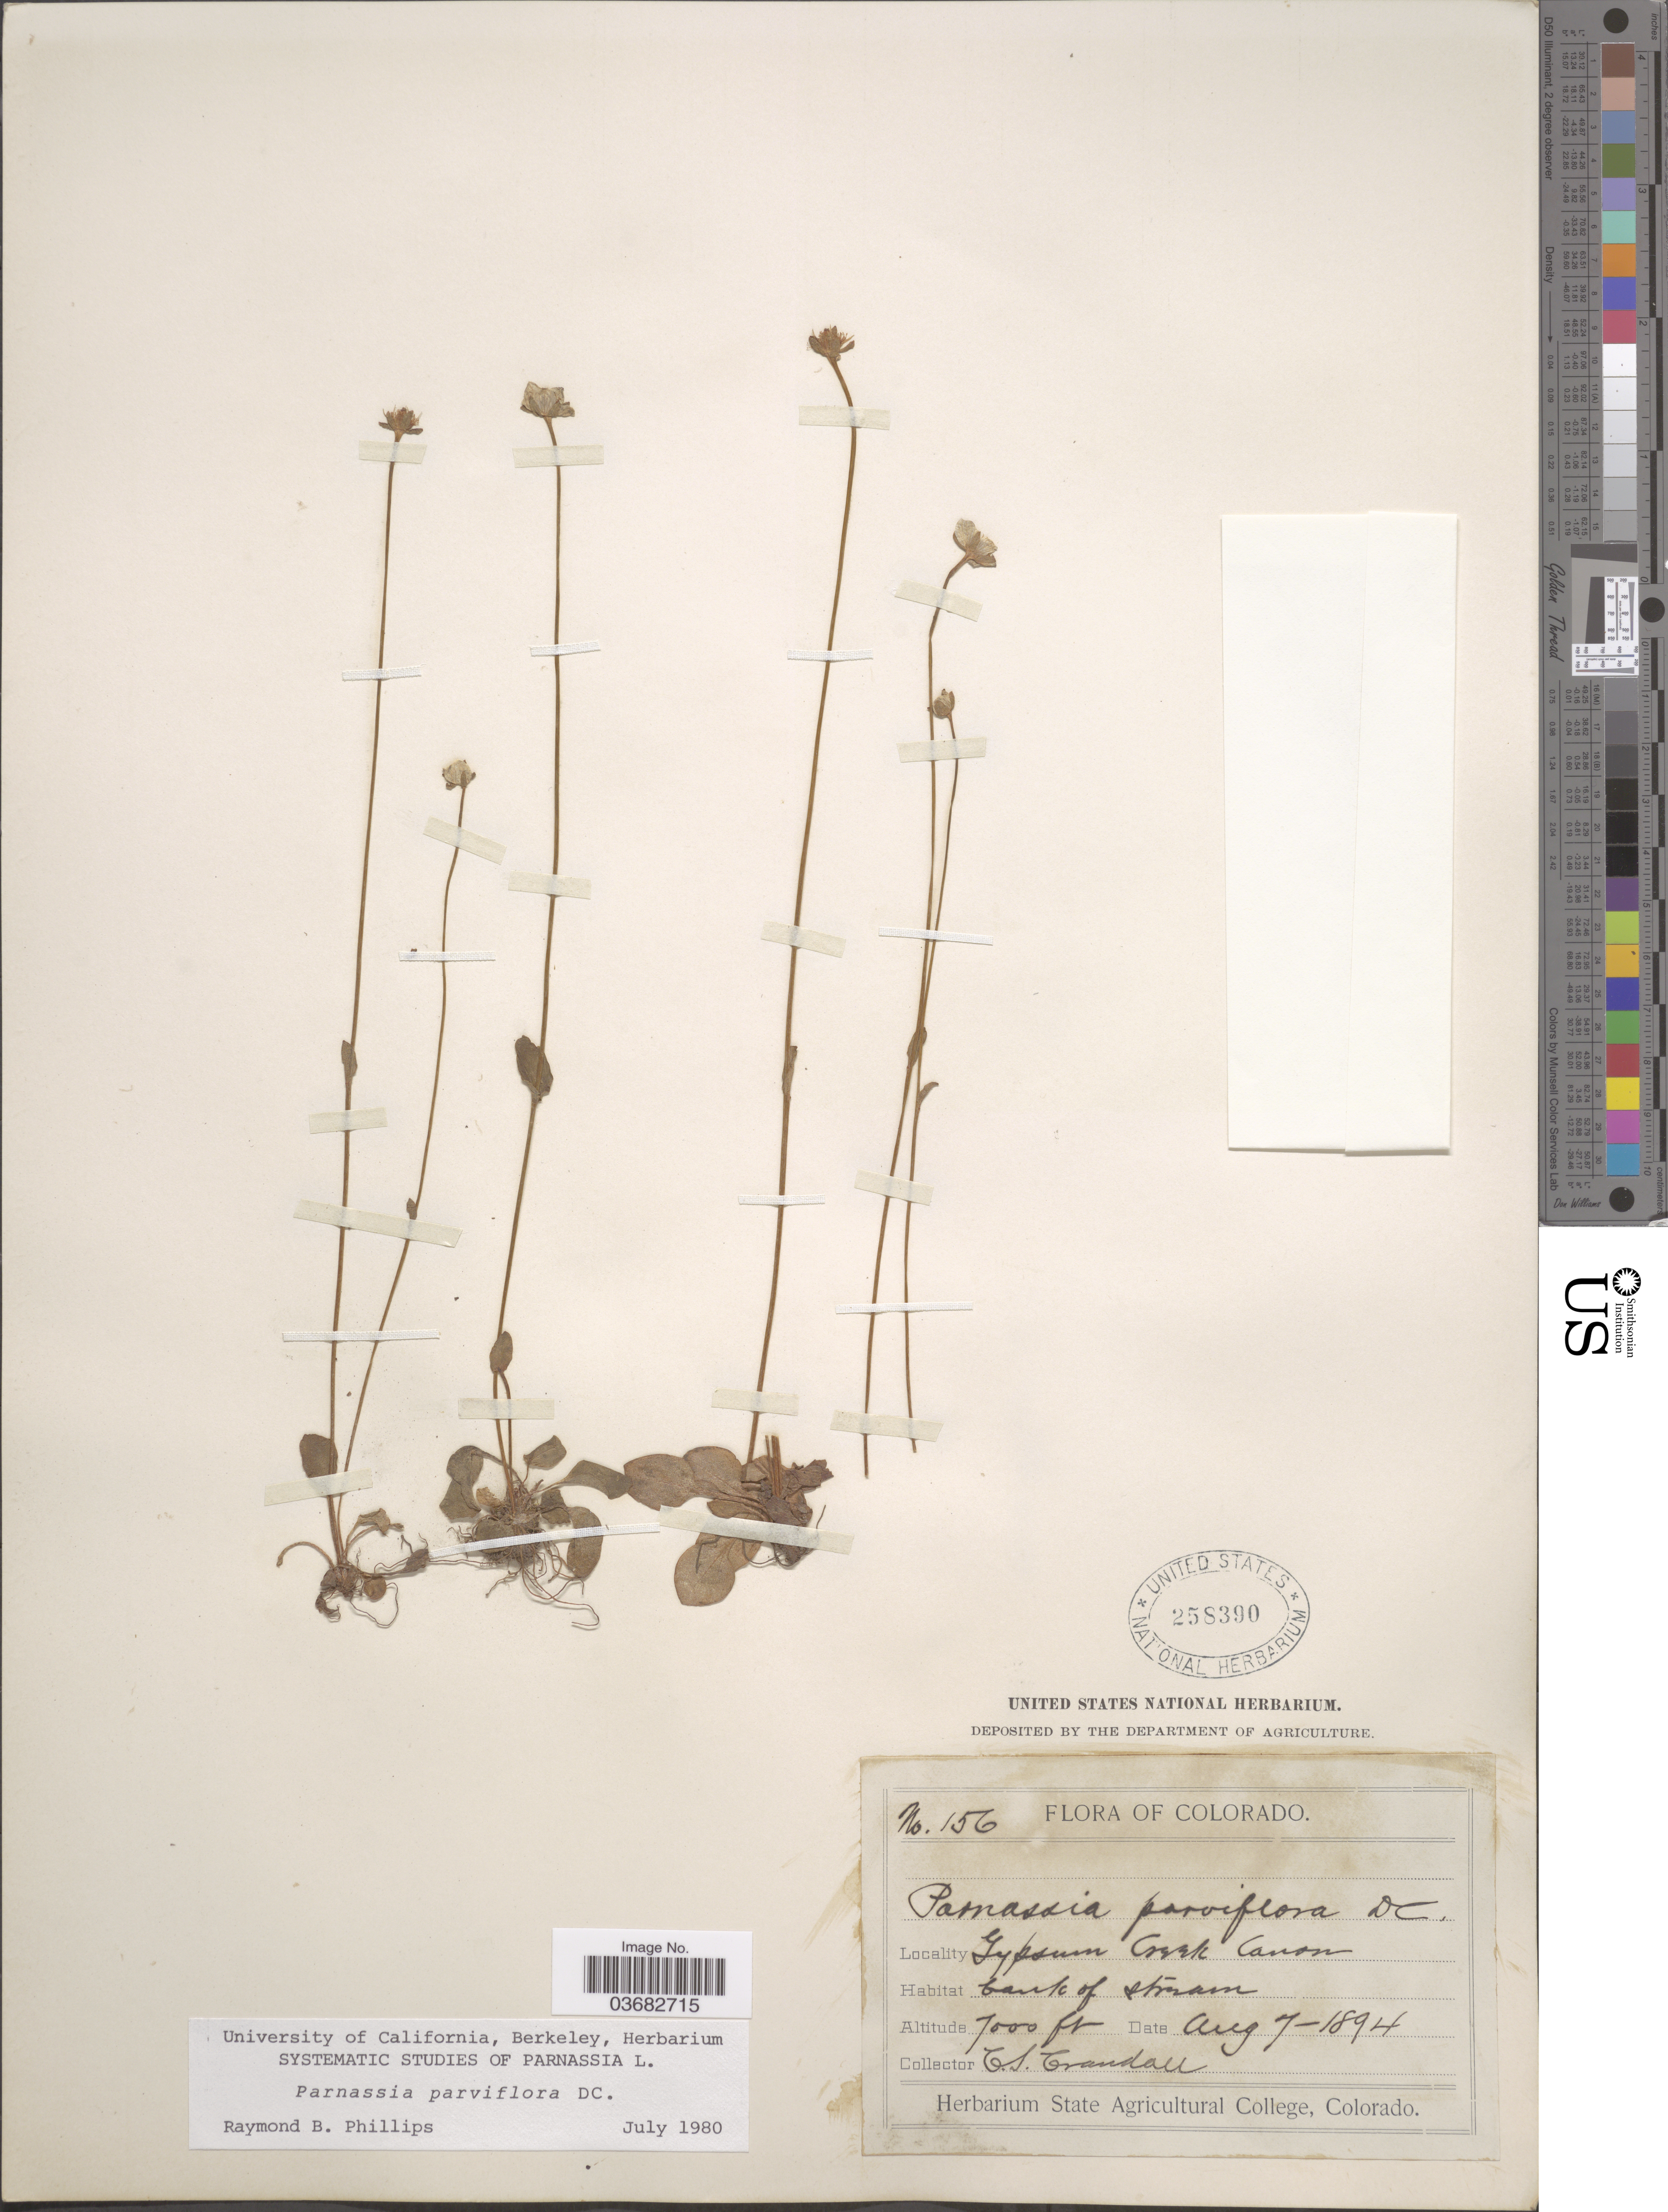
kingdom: Plantae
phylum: Tracheophyta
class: Magnoliopsida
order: Celastrales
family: Parnassiaceae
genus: Parnassia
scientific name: Parnassia parviflora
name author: DC.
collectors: C. Crandall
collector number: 156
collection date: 1894-08-07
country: United States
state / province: Colorado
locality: Gypsum Creek Canon.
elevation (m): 2134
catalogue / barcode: US 258390